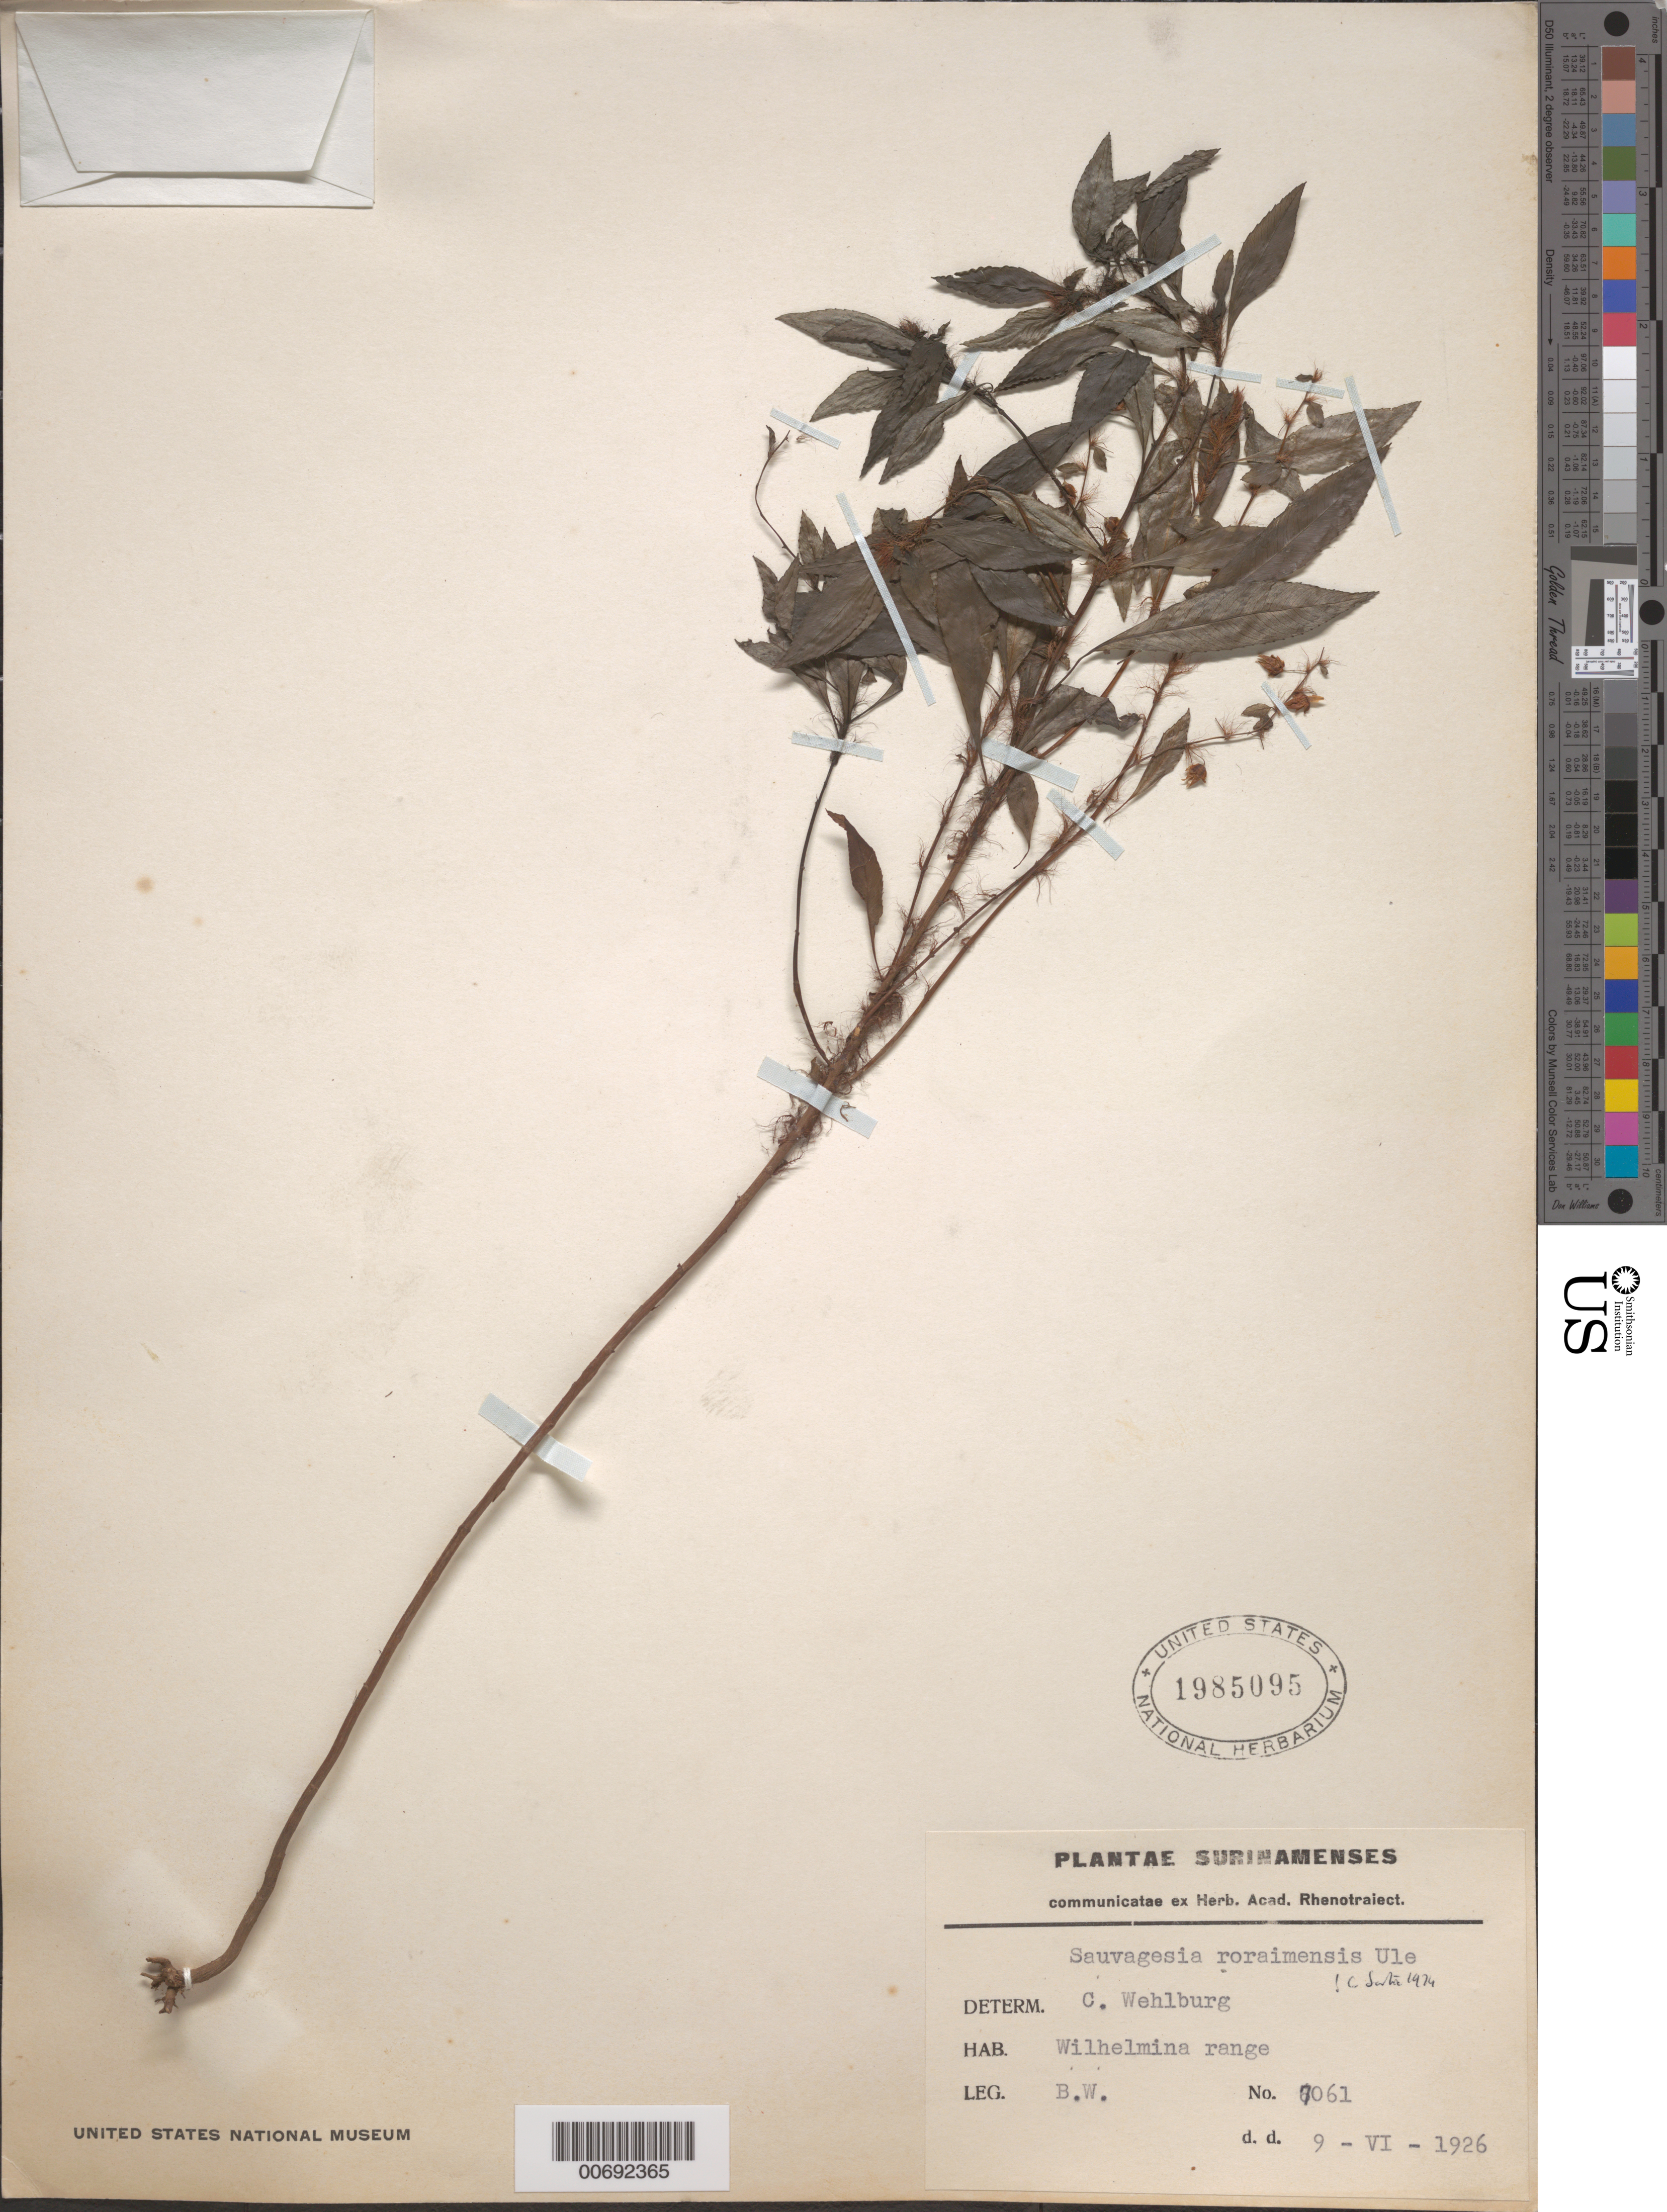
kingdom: Plantae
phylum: Tracheophyta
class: Magnoliopsida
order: Malpighiales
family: Ochnaceae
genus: Sauvagesia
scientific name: Sauvagesia roraimensis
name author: Ule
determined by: Sastre, C. H. L.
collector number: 7061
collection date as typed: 9-Jun-26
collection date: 1926-06-09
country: Suriname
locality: Wilhelminagebergte (Wilhelmina Mts.)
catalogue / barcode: US 1985095